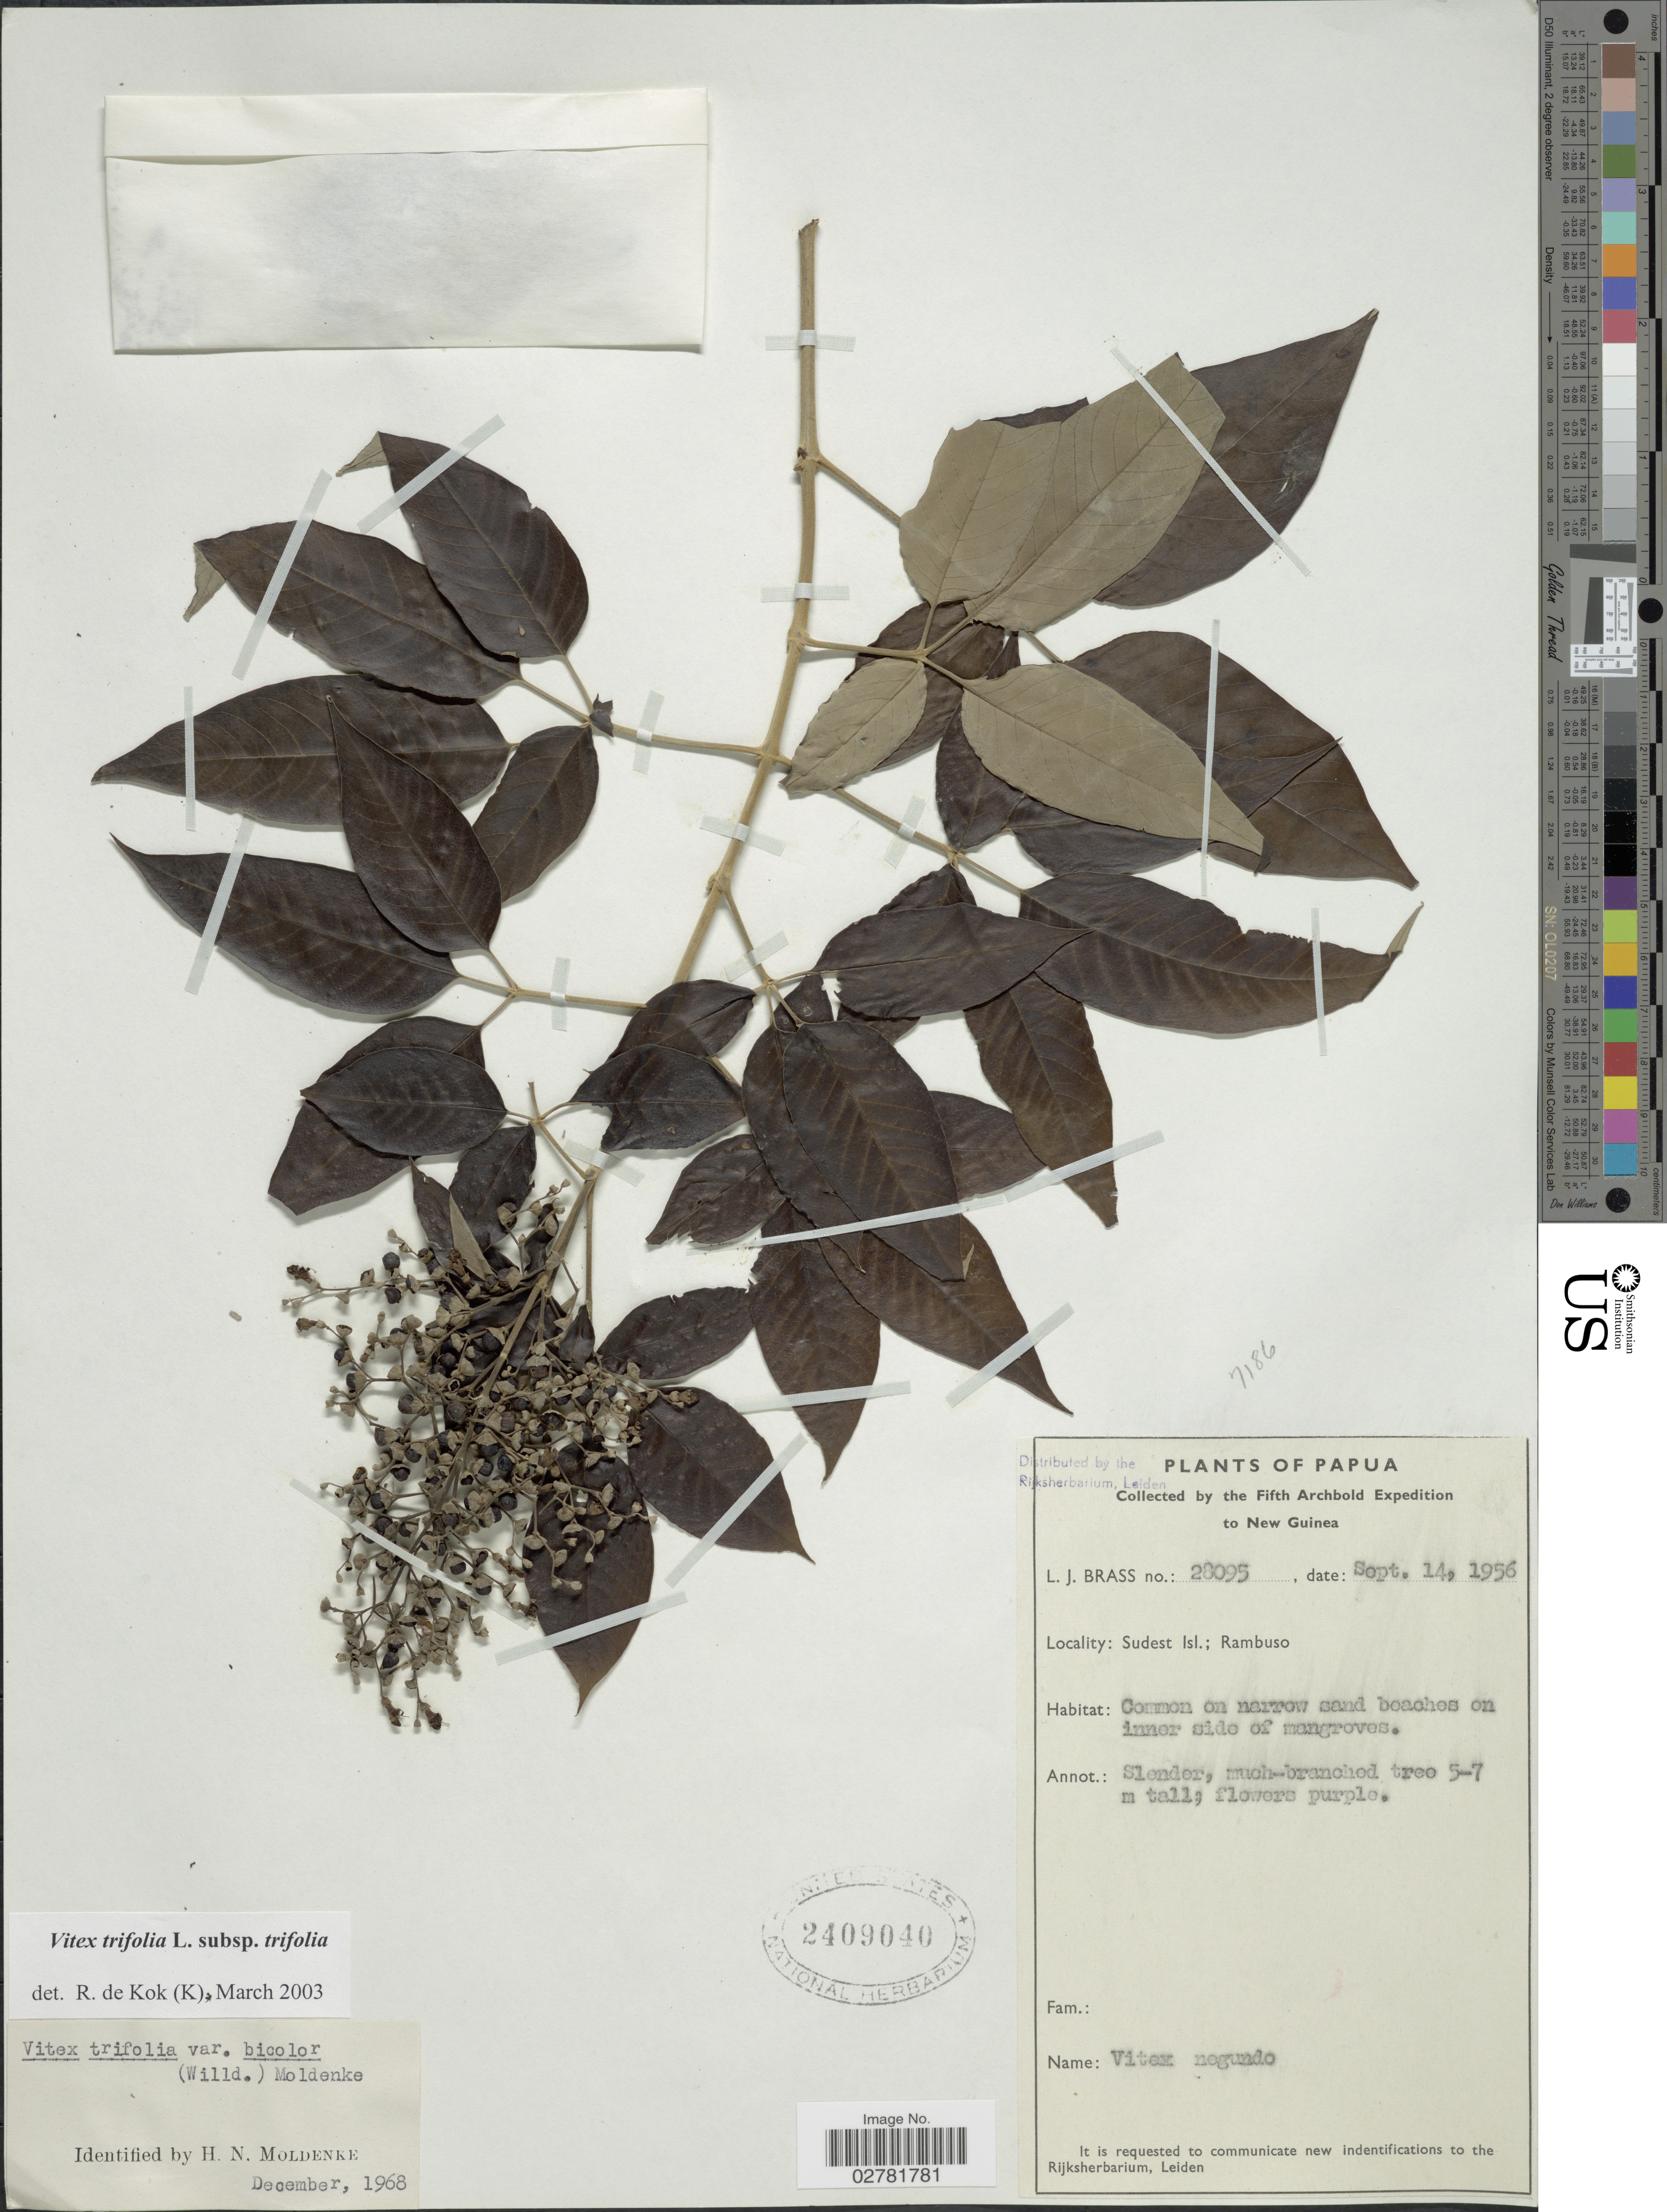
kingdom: Plantae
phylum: Tracheophyta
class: Magnoliopsida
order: Lamiales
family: Lamiaceae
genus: Vitex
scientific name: Vitex trifolia var. trifolia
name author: L.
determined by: Kok, R. de, (K)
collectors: L. J. Brass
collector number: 28095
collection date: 1956-09-14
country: Papua New Guinea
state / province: Milne Bay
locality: Papua. New Guinea. Sudest Isl.; Rambuso.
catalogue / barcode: US 2409040